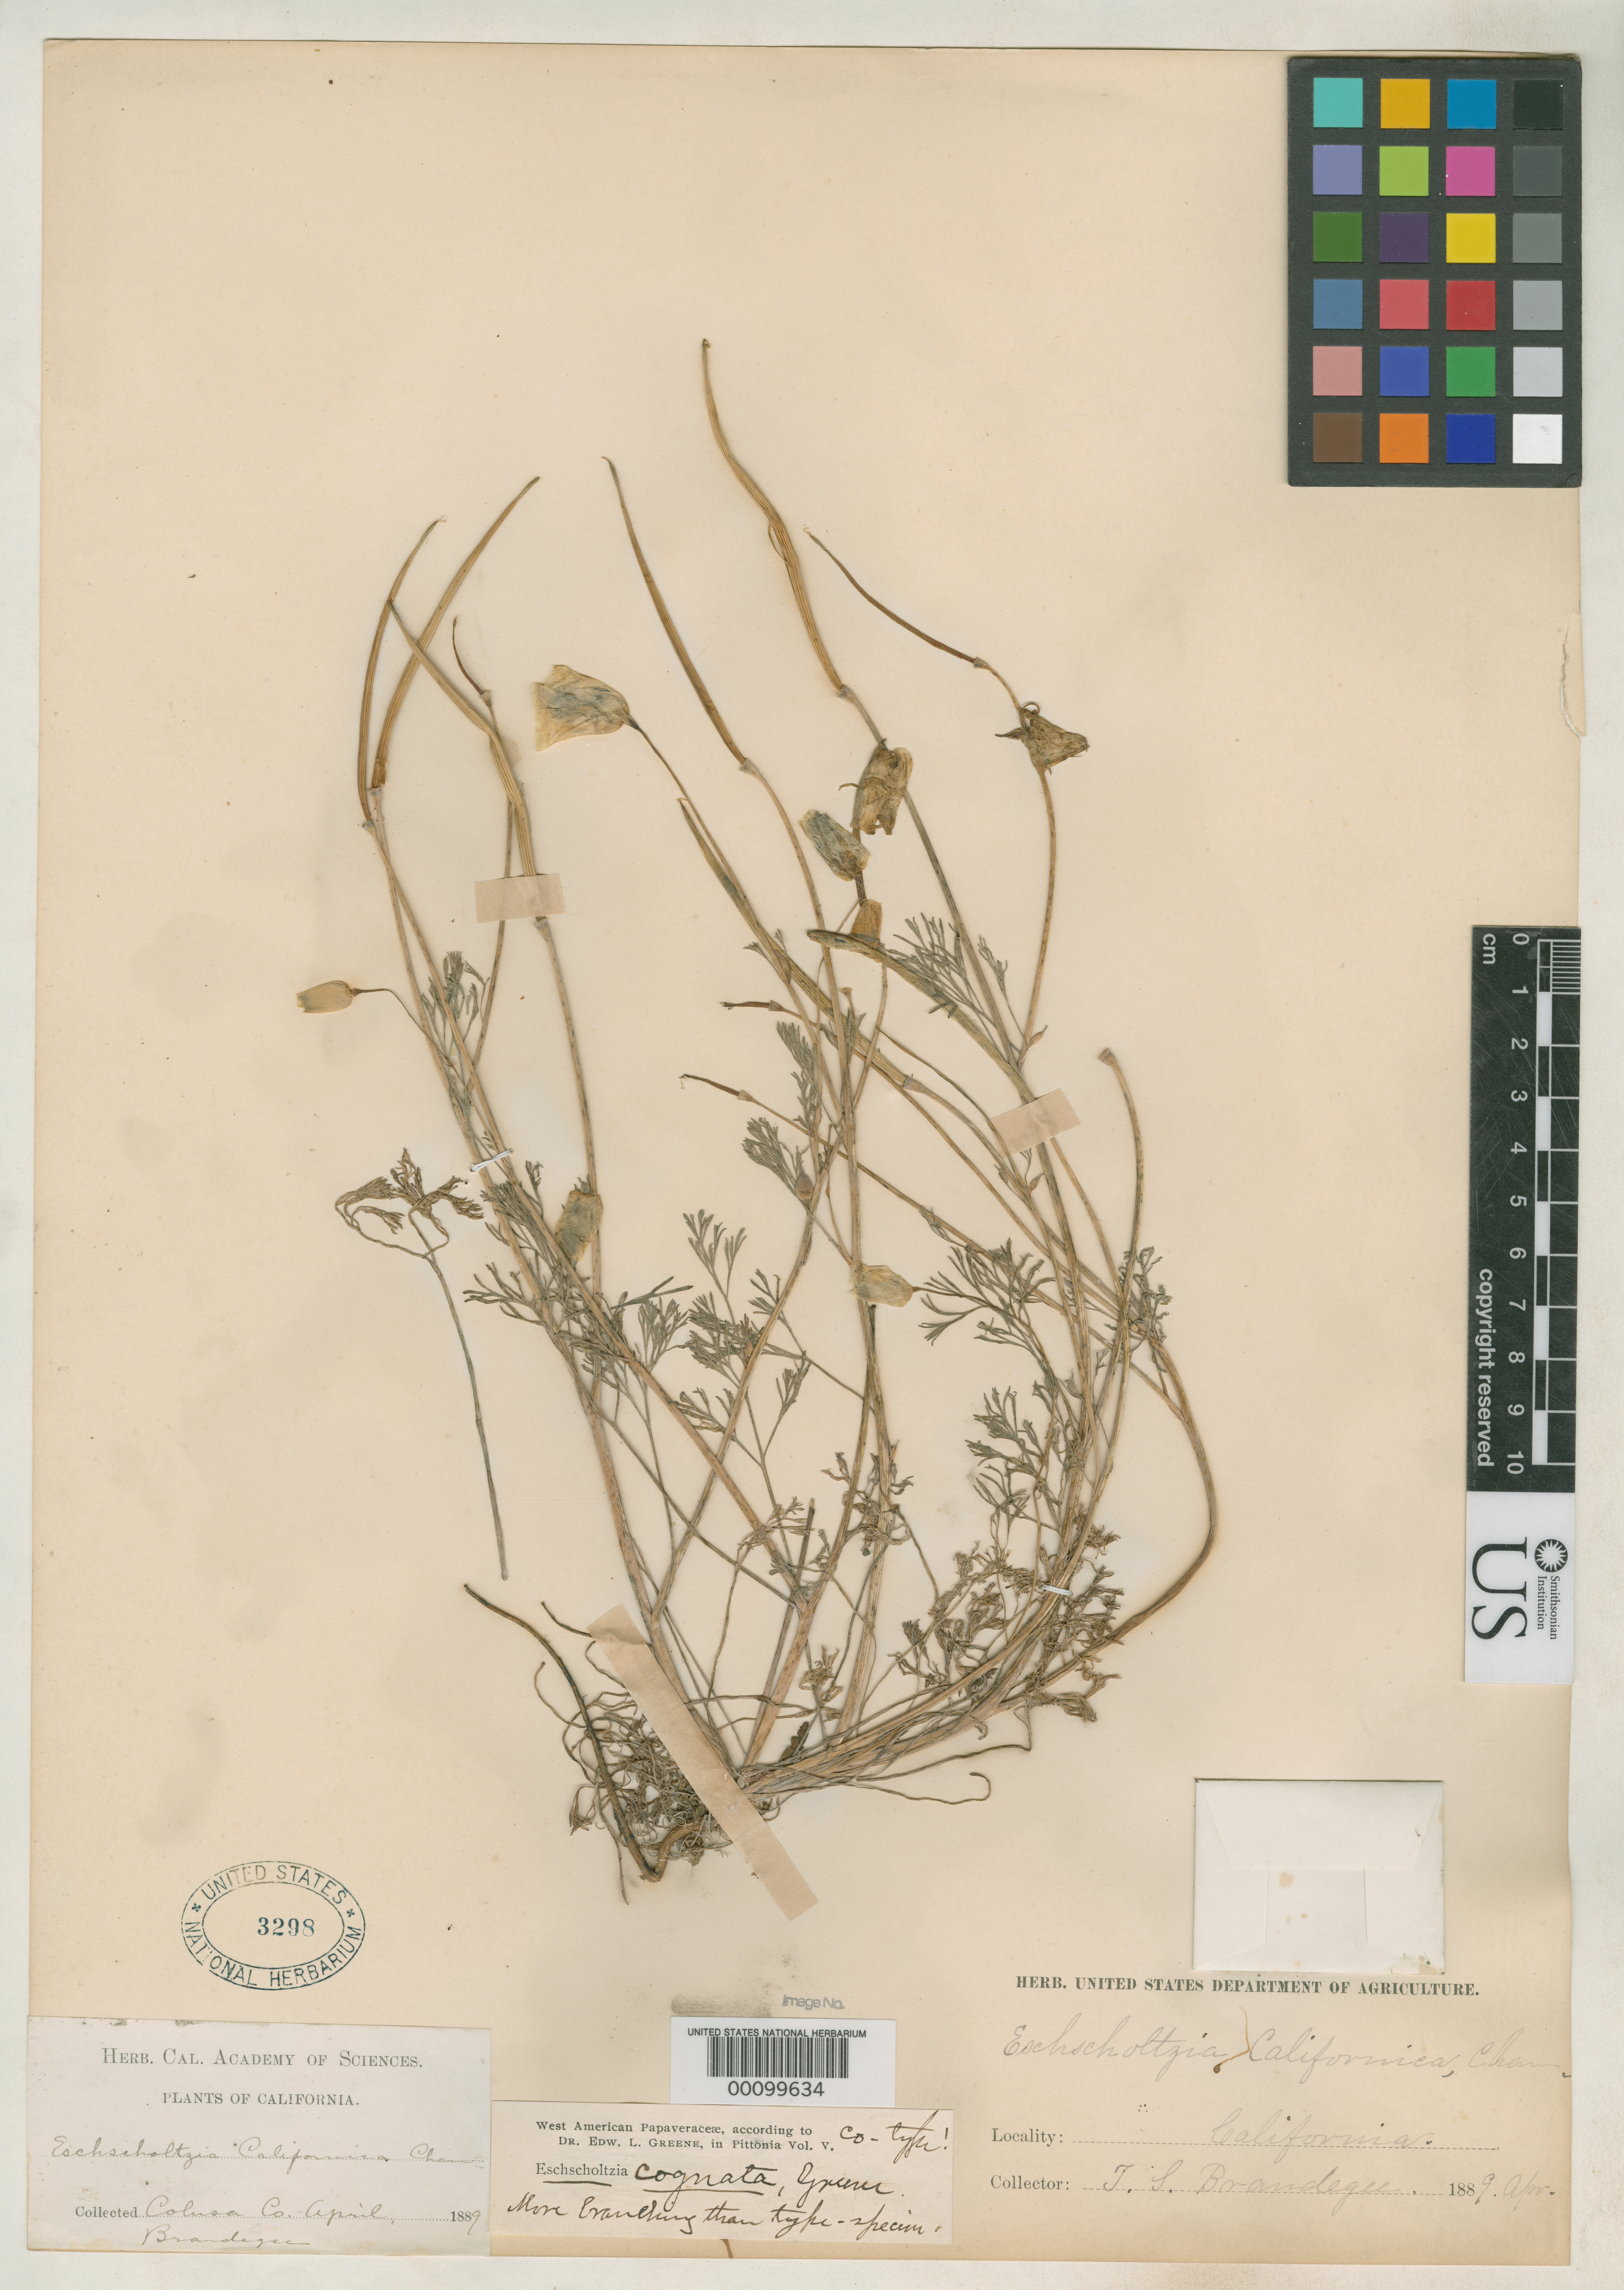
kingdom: Plantae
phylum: Tracheophyta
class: Magnoliopsida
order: Ranunculales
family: Papaveraceae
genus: Eschscholzia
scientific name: Eschscholzia cognata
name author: Greene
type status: Type Collection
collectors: T. S. Brandegee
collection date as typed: Apr 1889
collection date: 1889-04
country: United States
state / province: California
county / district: Colusa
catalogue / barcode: US 3298